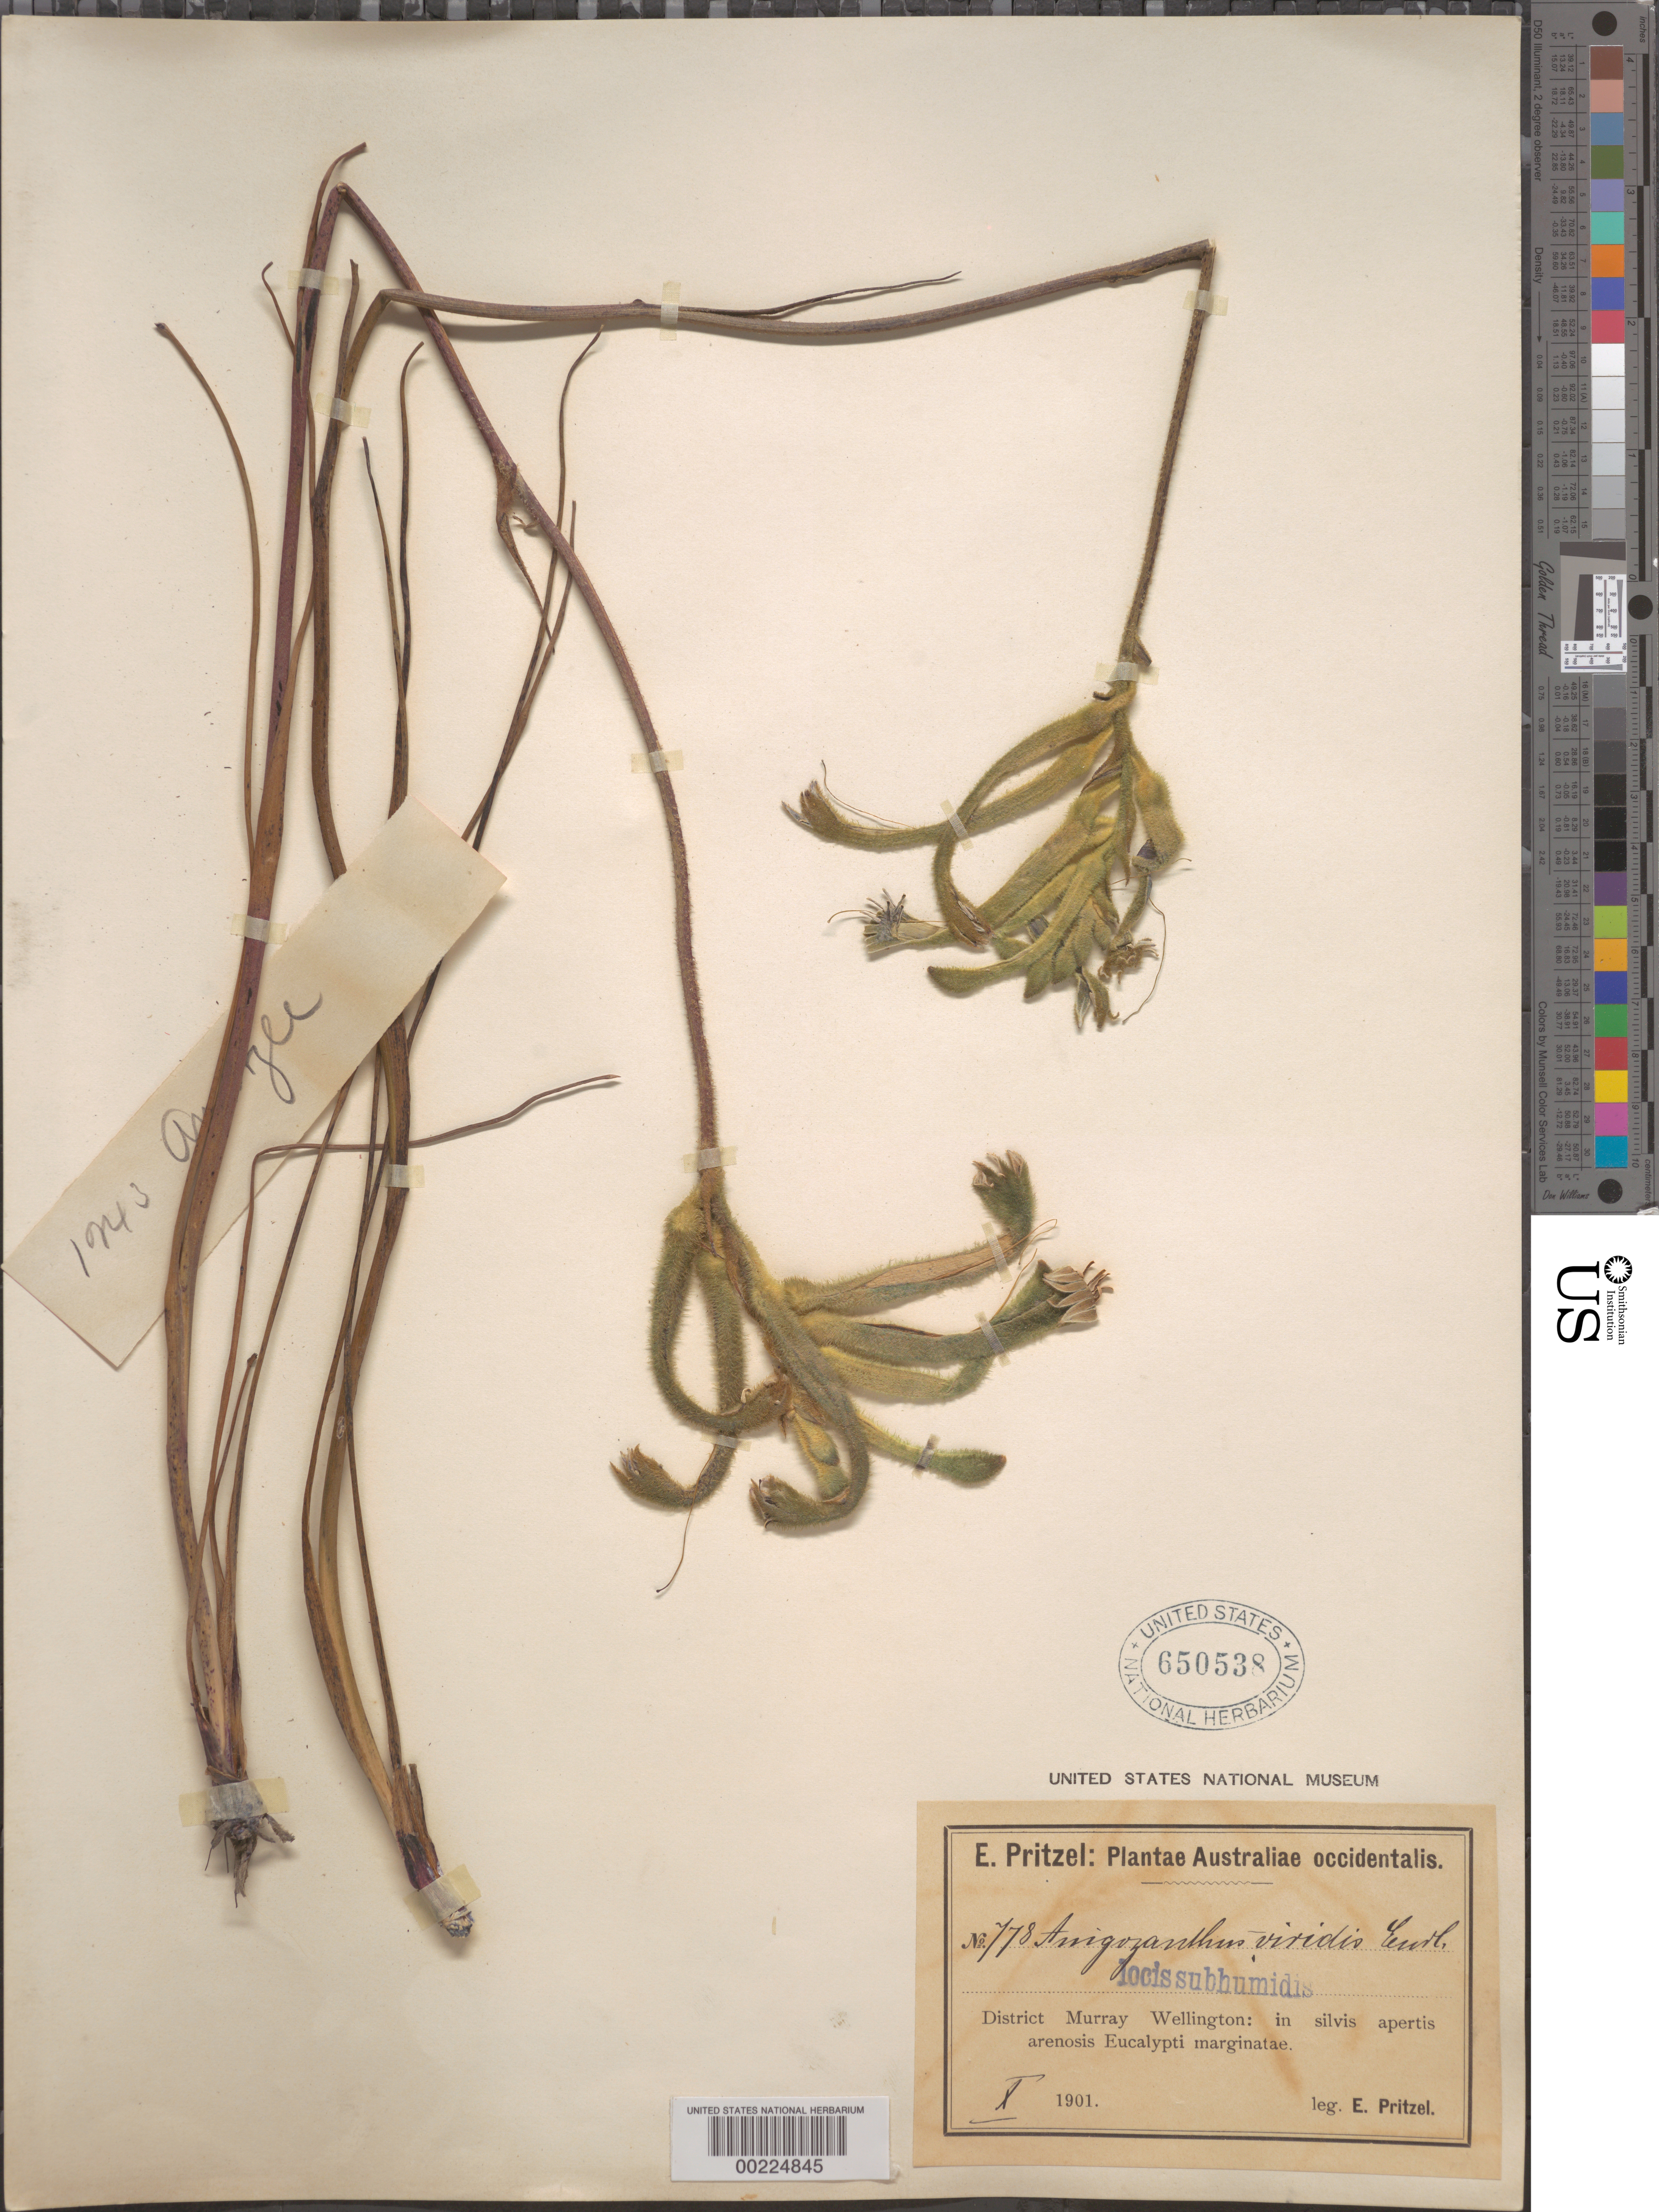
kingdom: Plantae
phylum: Tracheophyta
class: Liliopsida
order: Commelinales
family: Haemodoraceae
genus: Anigozanthos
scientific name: Anigozanthos viridis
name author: Endl.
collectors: E. G. Pritzel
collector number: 778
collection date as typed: Oct 1901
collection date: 1901-10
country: Australia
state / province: Western Australia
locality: Murray wellington dist. (?)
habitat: Sub-humid locality; open woods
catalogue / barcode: US 650538